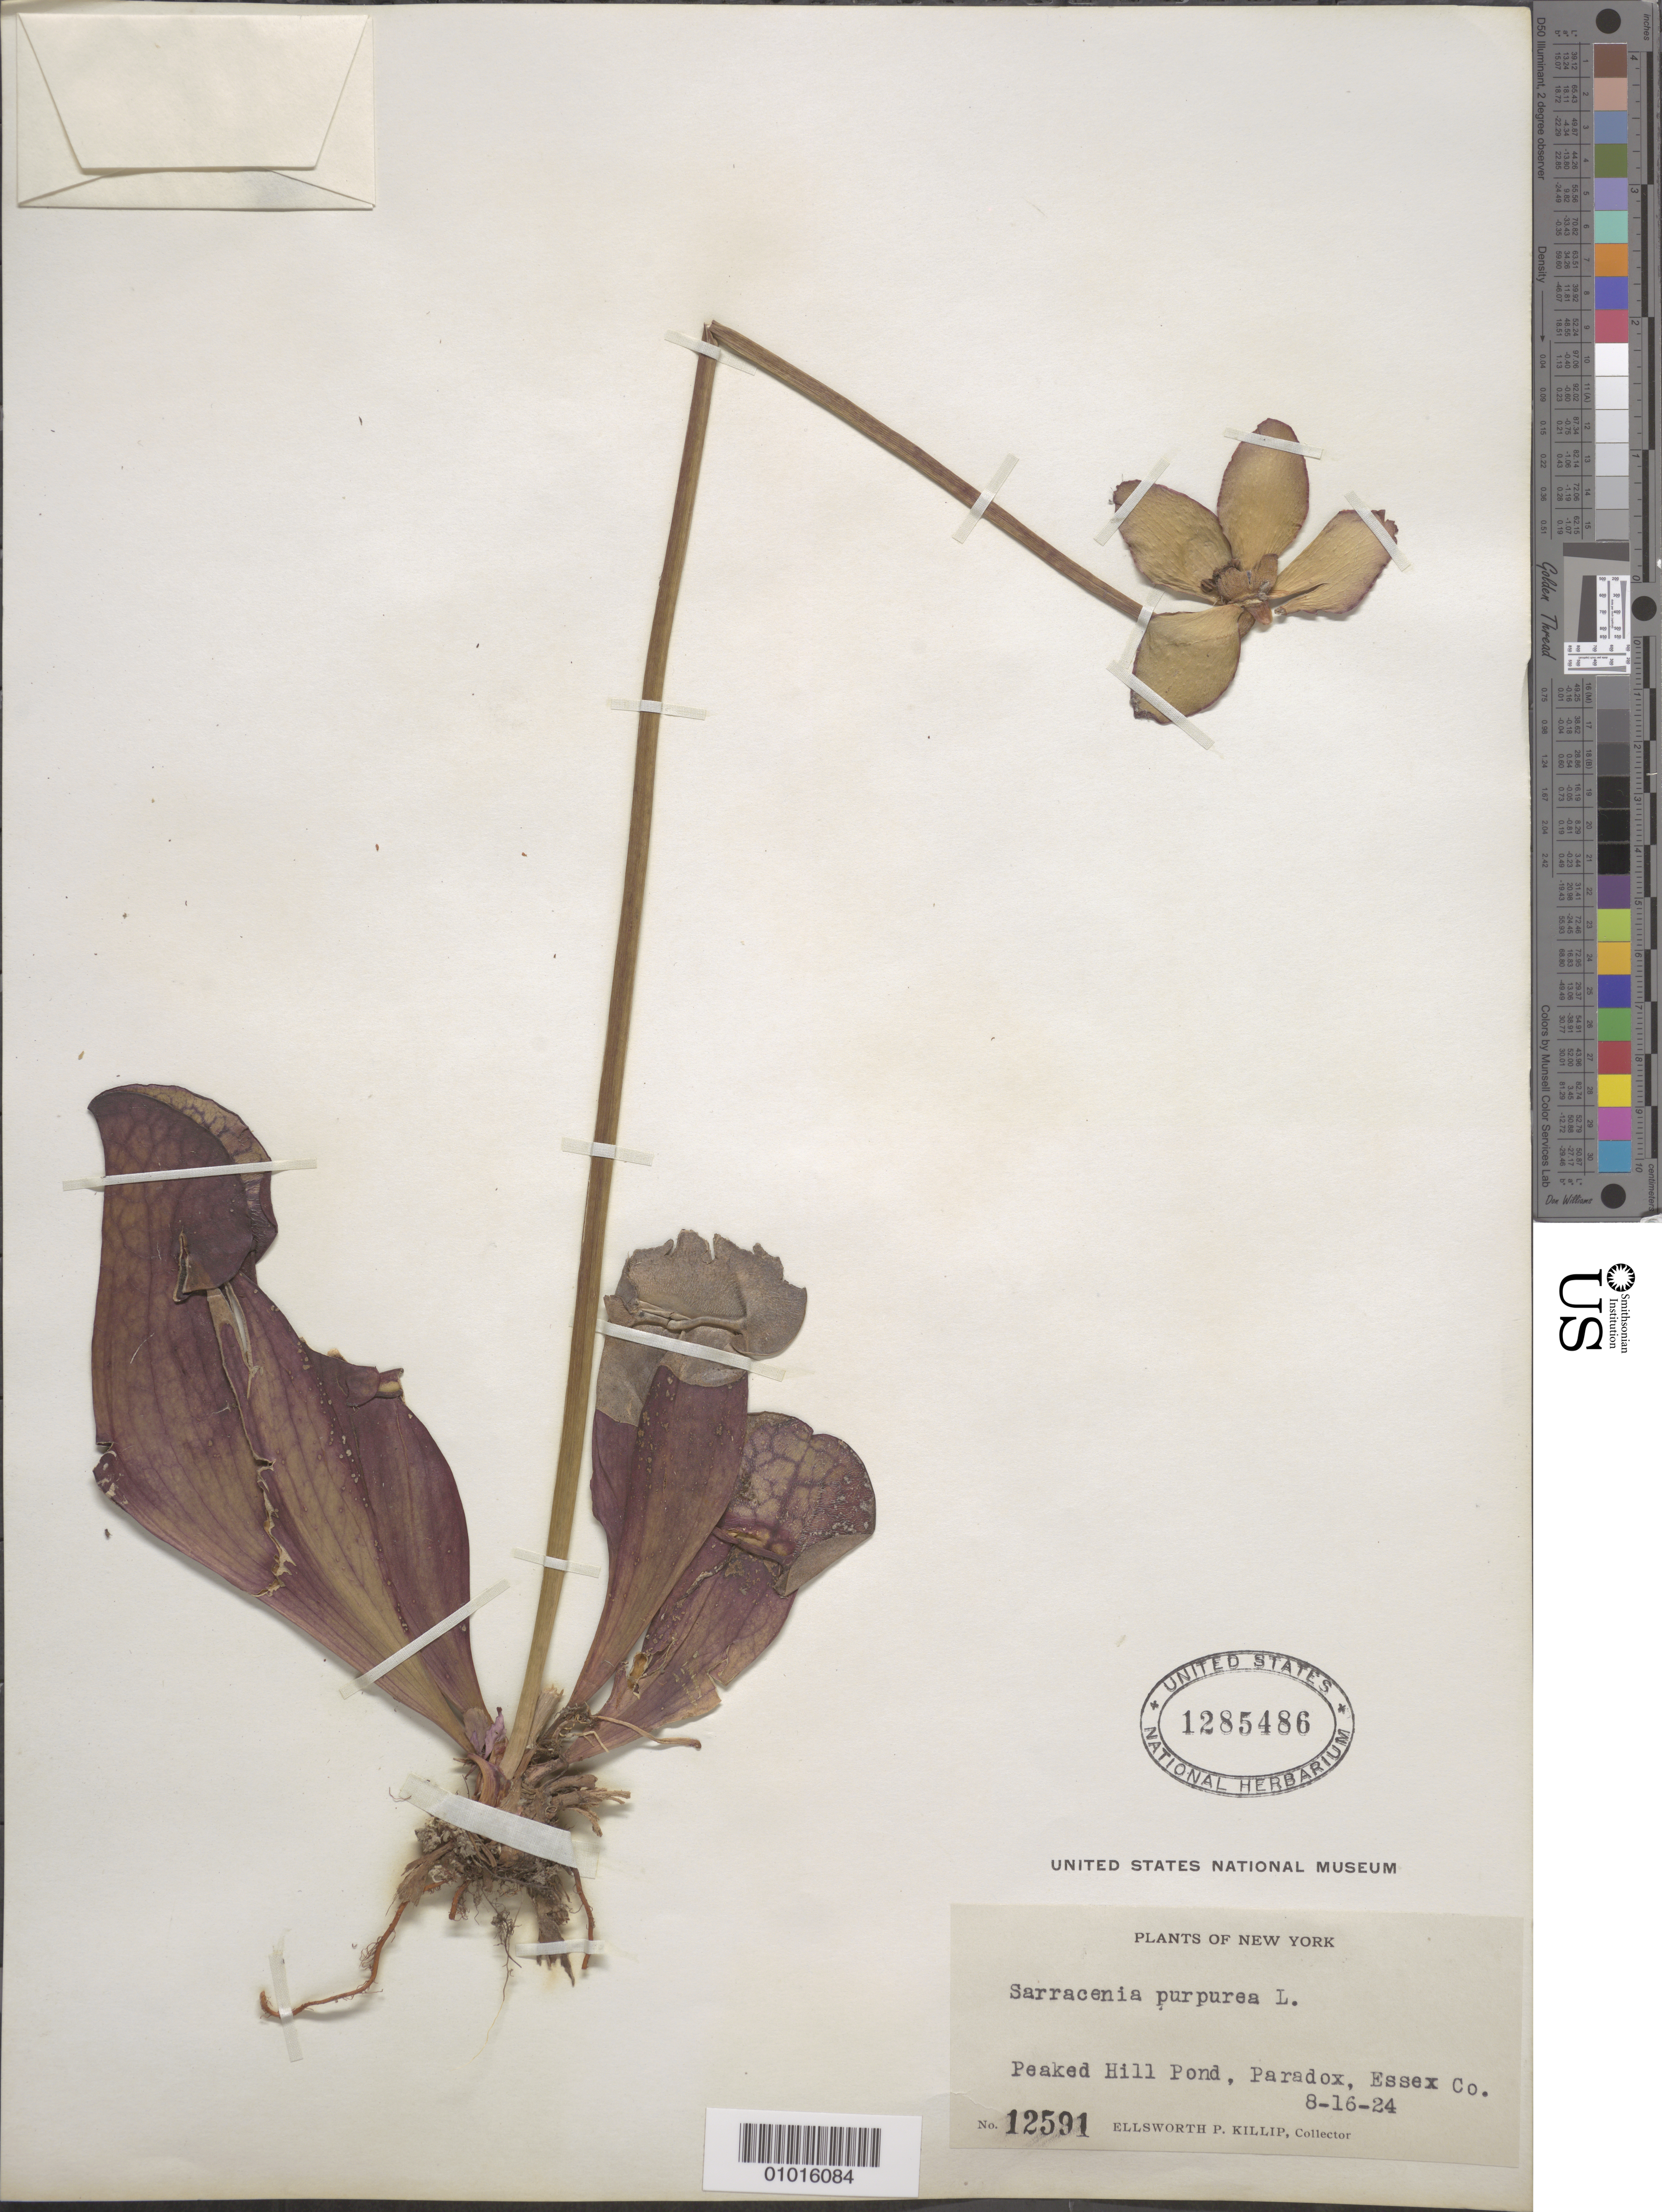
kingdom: Plantae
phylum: Tracheophyta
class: Magnoliopsida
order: Ericales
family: Sarraceniaceae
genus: Sarracenia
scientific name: Sarracenia purpurea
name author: L.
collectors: E. P. Killip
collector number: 12591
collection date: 1924-08-16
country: United States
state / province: New York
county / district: Essex County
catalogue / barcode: US 1285486